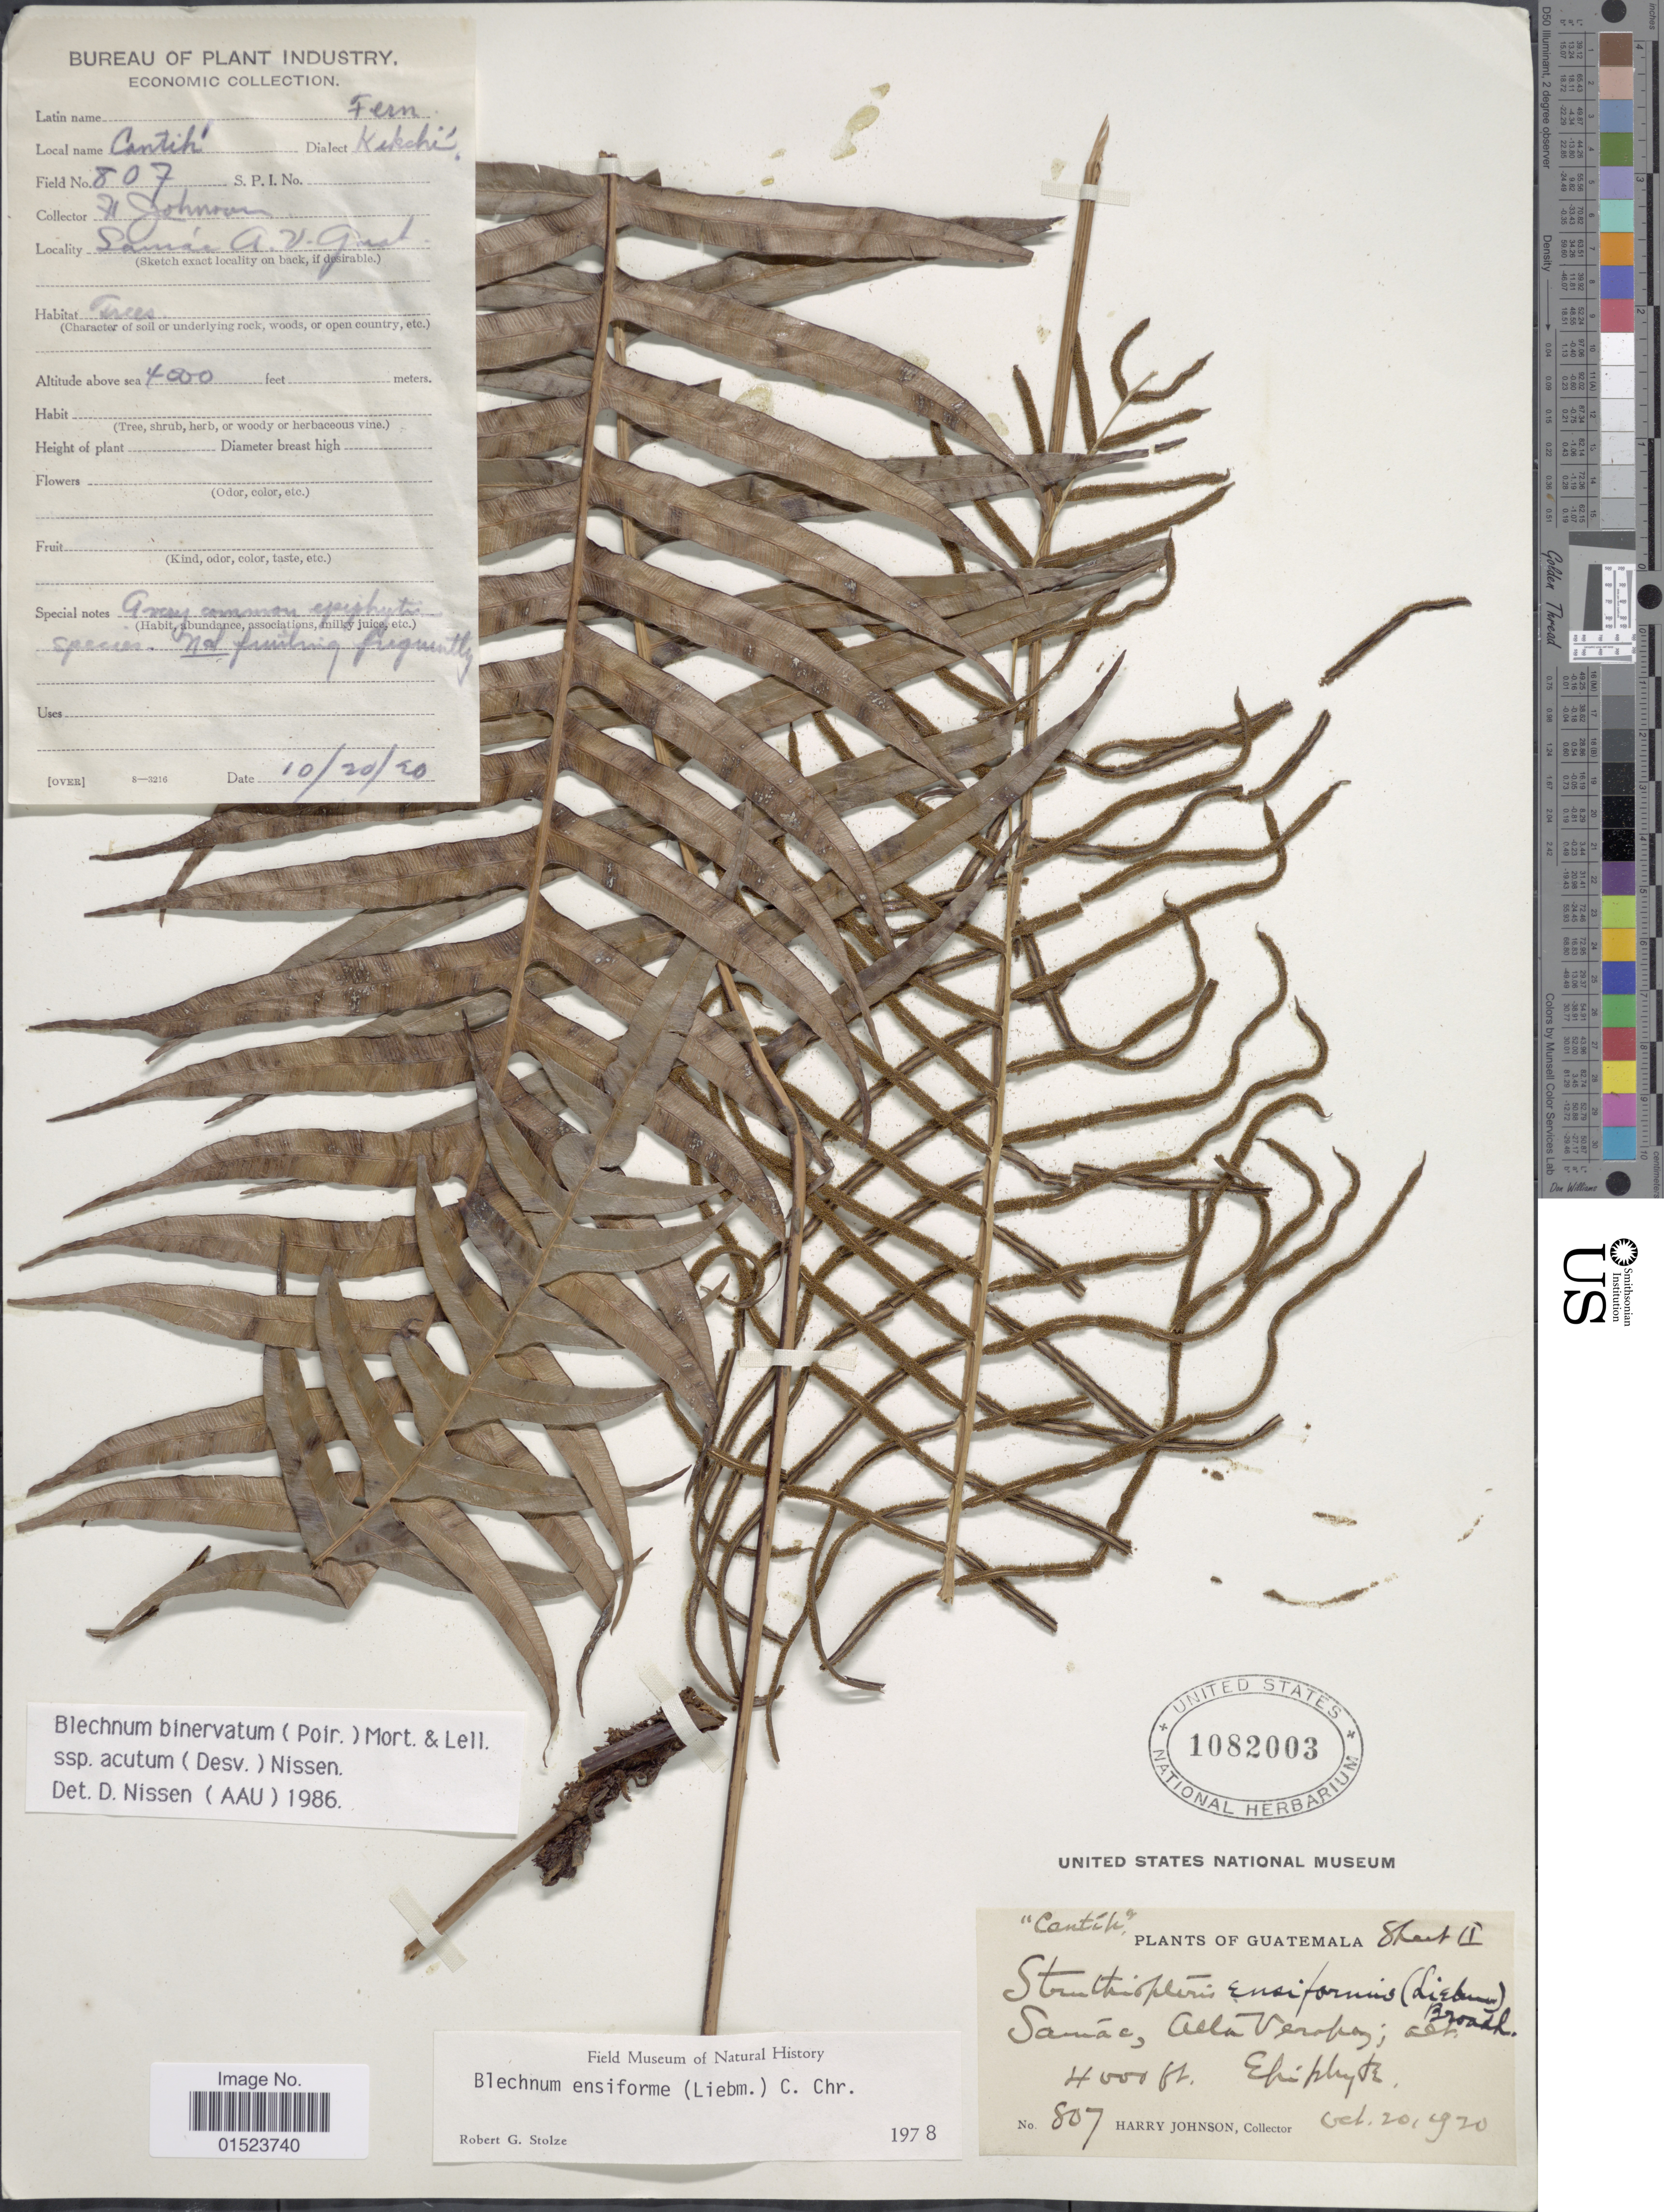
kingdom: Plantae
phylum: Tracheophyta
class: Polypodiopsida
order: Polypodiales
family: Blechnaceae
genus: Blechnum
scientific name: Blechnum ensiforme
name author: (Liebm.) C. Chr.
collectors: H. Johnson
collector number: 807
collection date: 1920-10-20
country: Guatemala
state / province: Alta Verapaz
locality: Samác,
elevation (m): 1219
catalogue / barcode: US 1082003